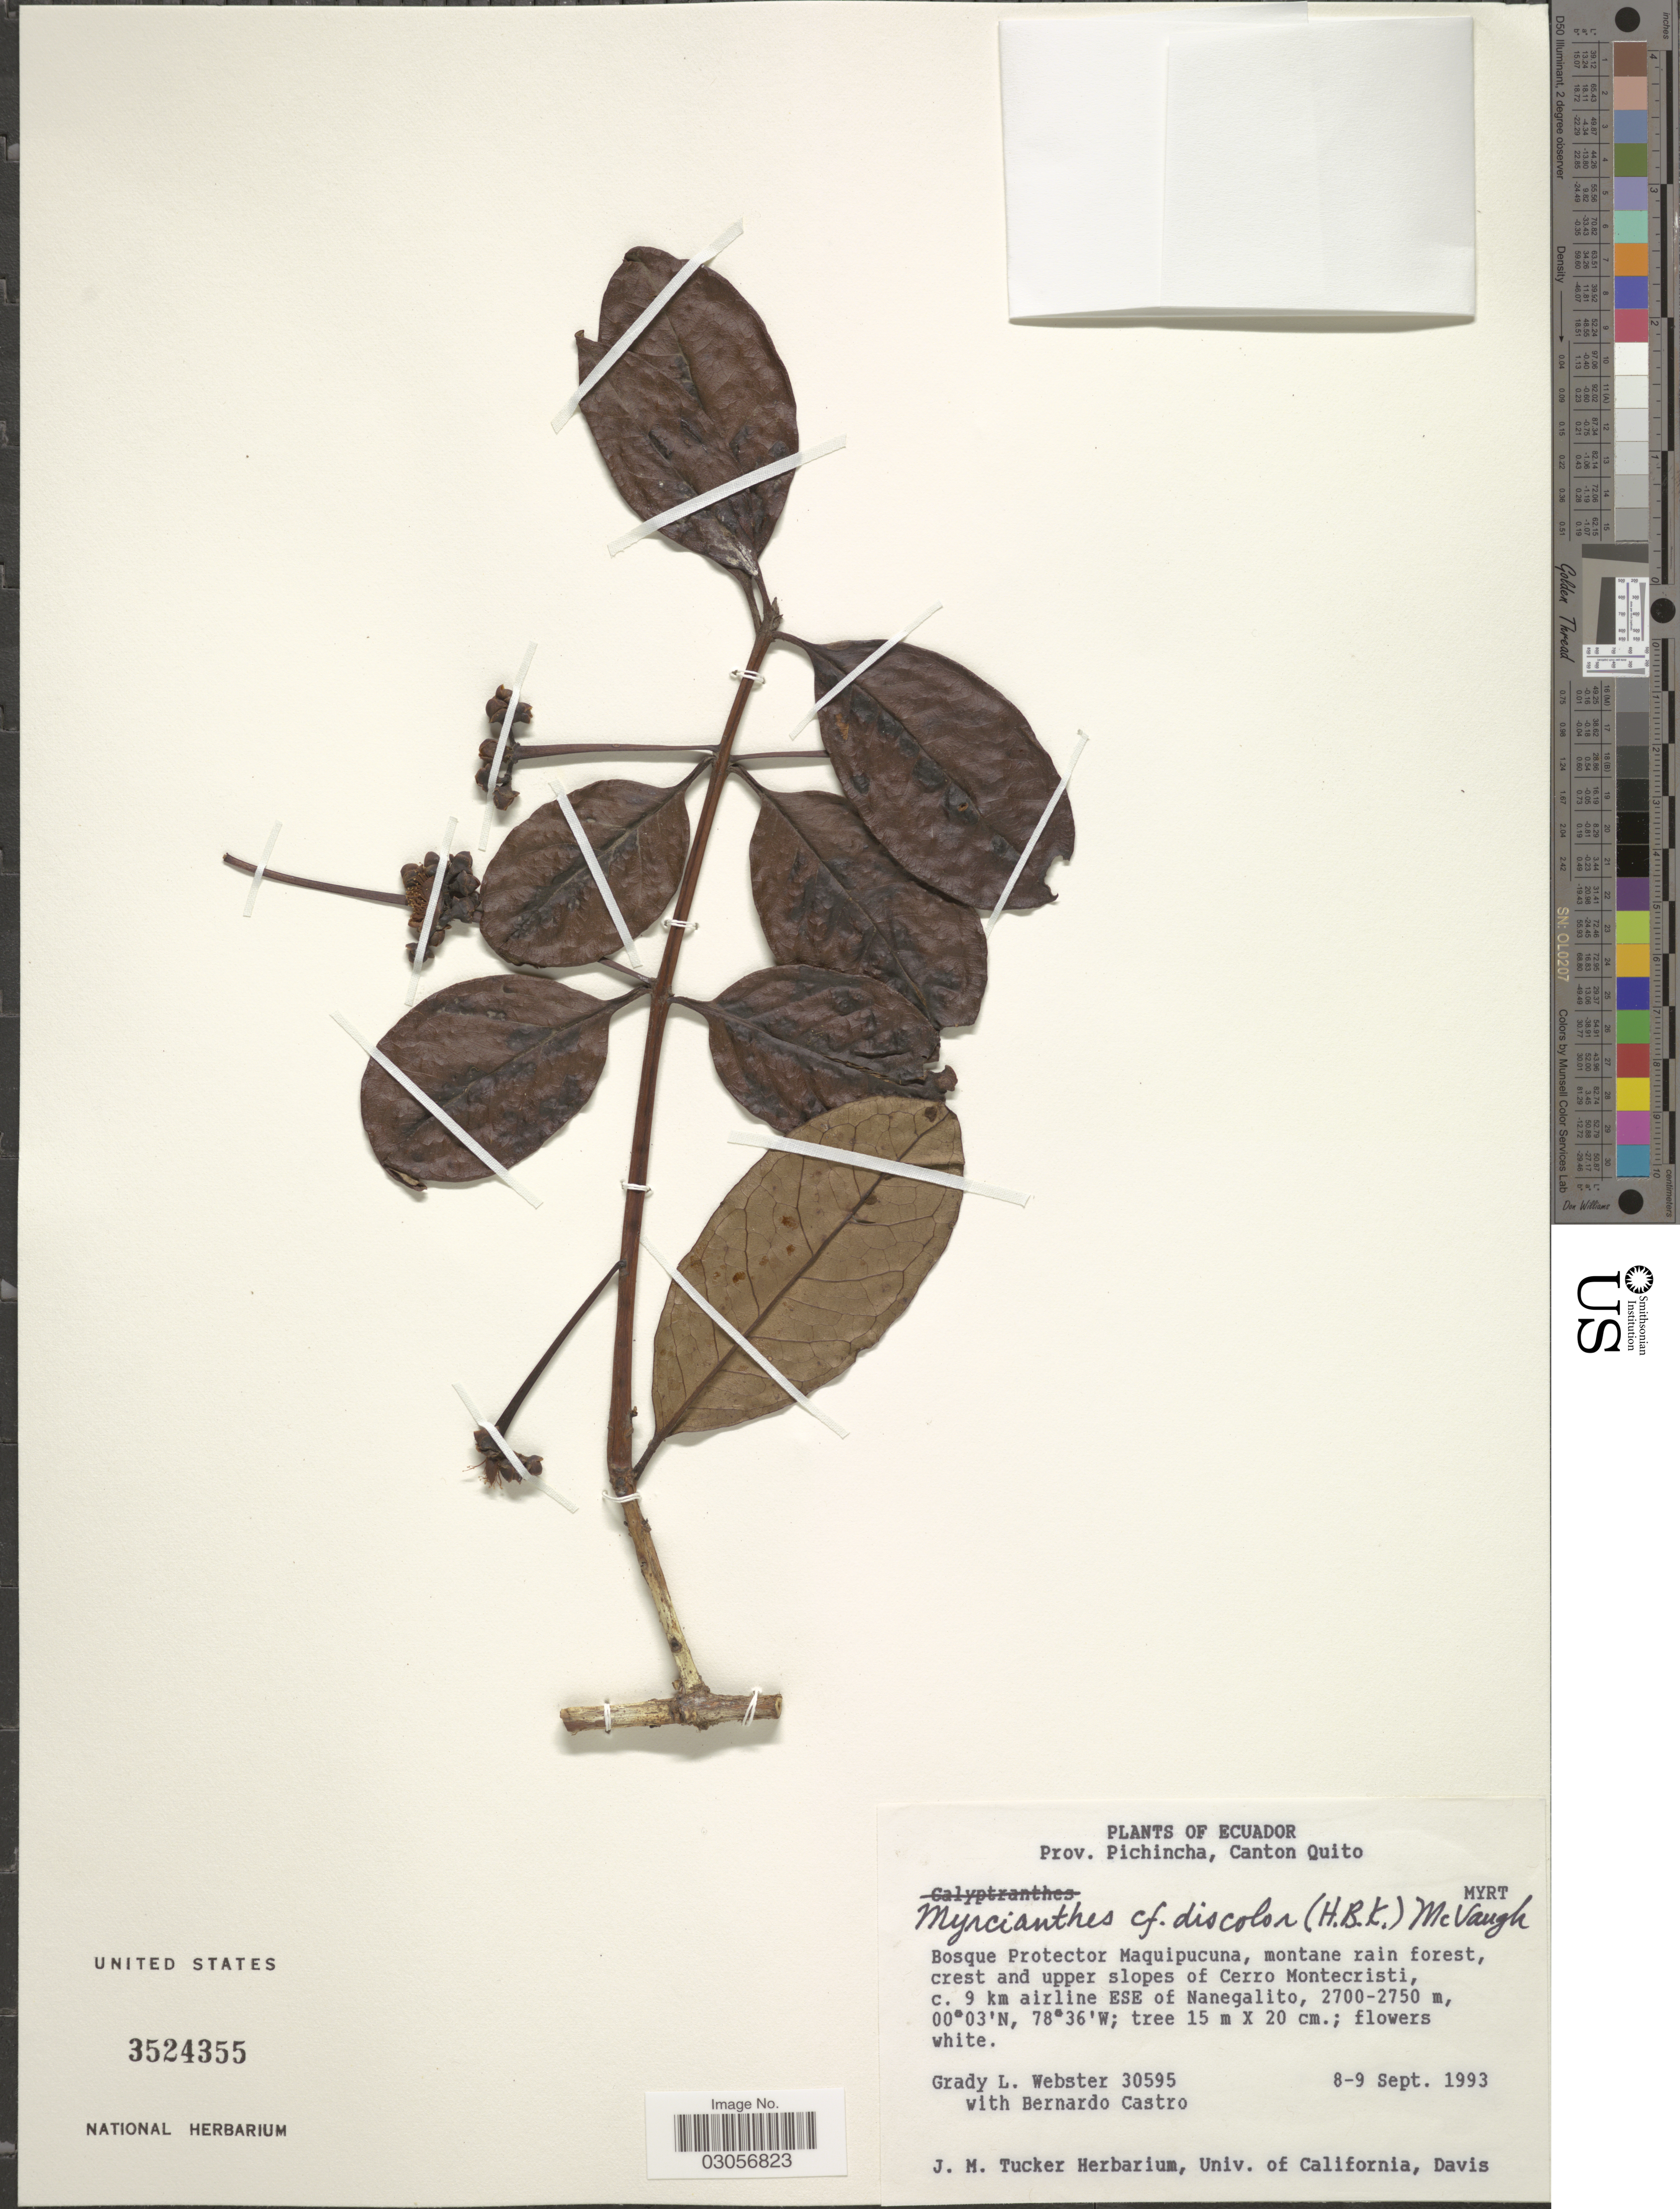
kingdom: Plantae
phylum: Tracheophyta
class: Magnoliopsida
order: Myrtales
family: Myrtaceae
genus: Myrcianthes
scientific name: Myrcianthes discolor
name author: (Kunth) McVaugh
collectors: G. L. Webster & B. Castro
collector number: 30595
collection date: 1993-09-08/1993-09-09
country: Ecuador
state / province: Pichincha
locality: Canton Quito, Bosque Protector Maquipucuna, montane rain forest, crest and upper slopes of Cerro Montecristi, c. 9 km airline ESE of Nanegalito.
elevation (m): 2700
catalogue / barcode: US 3524355